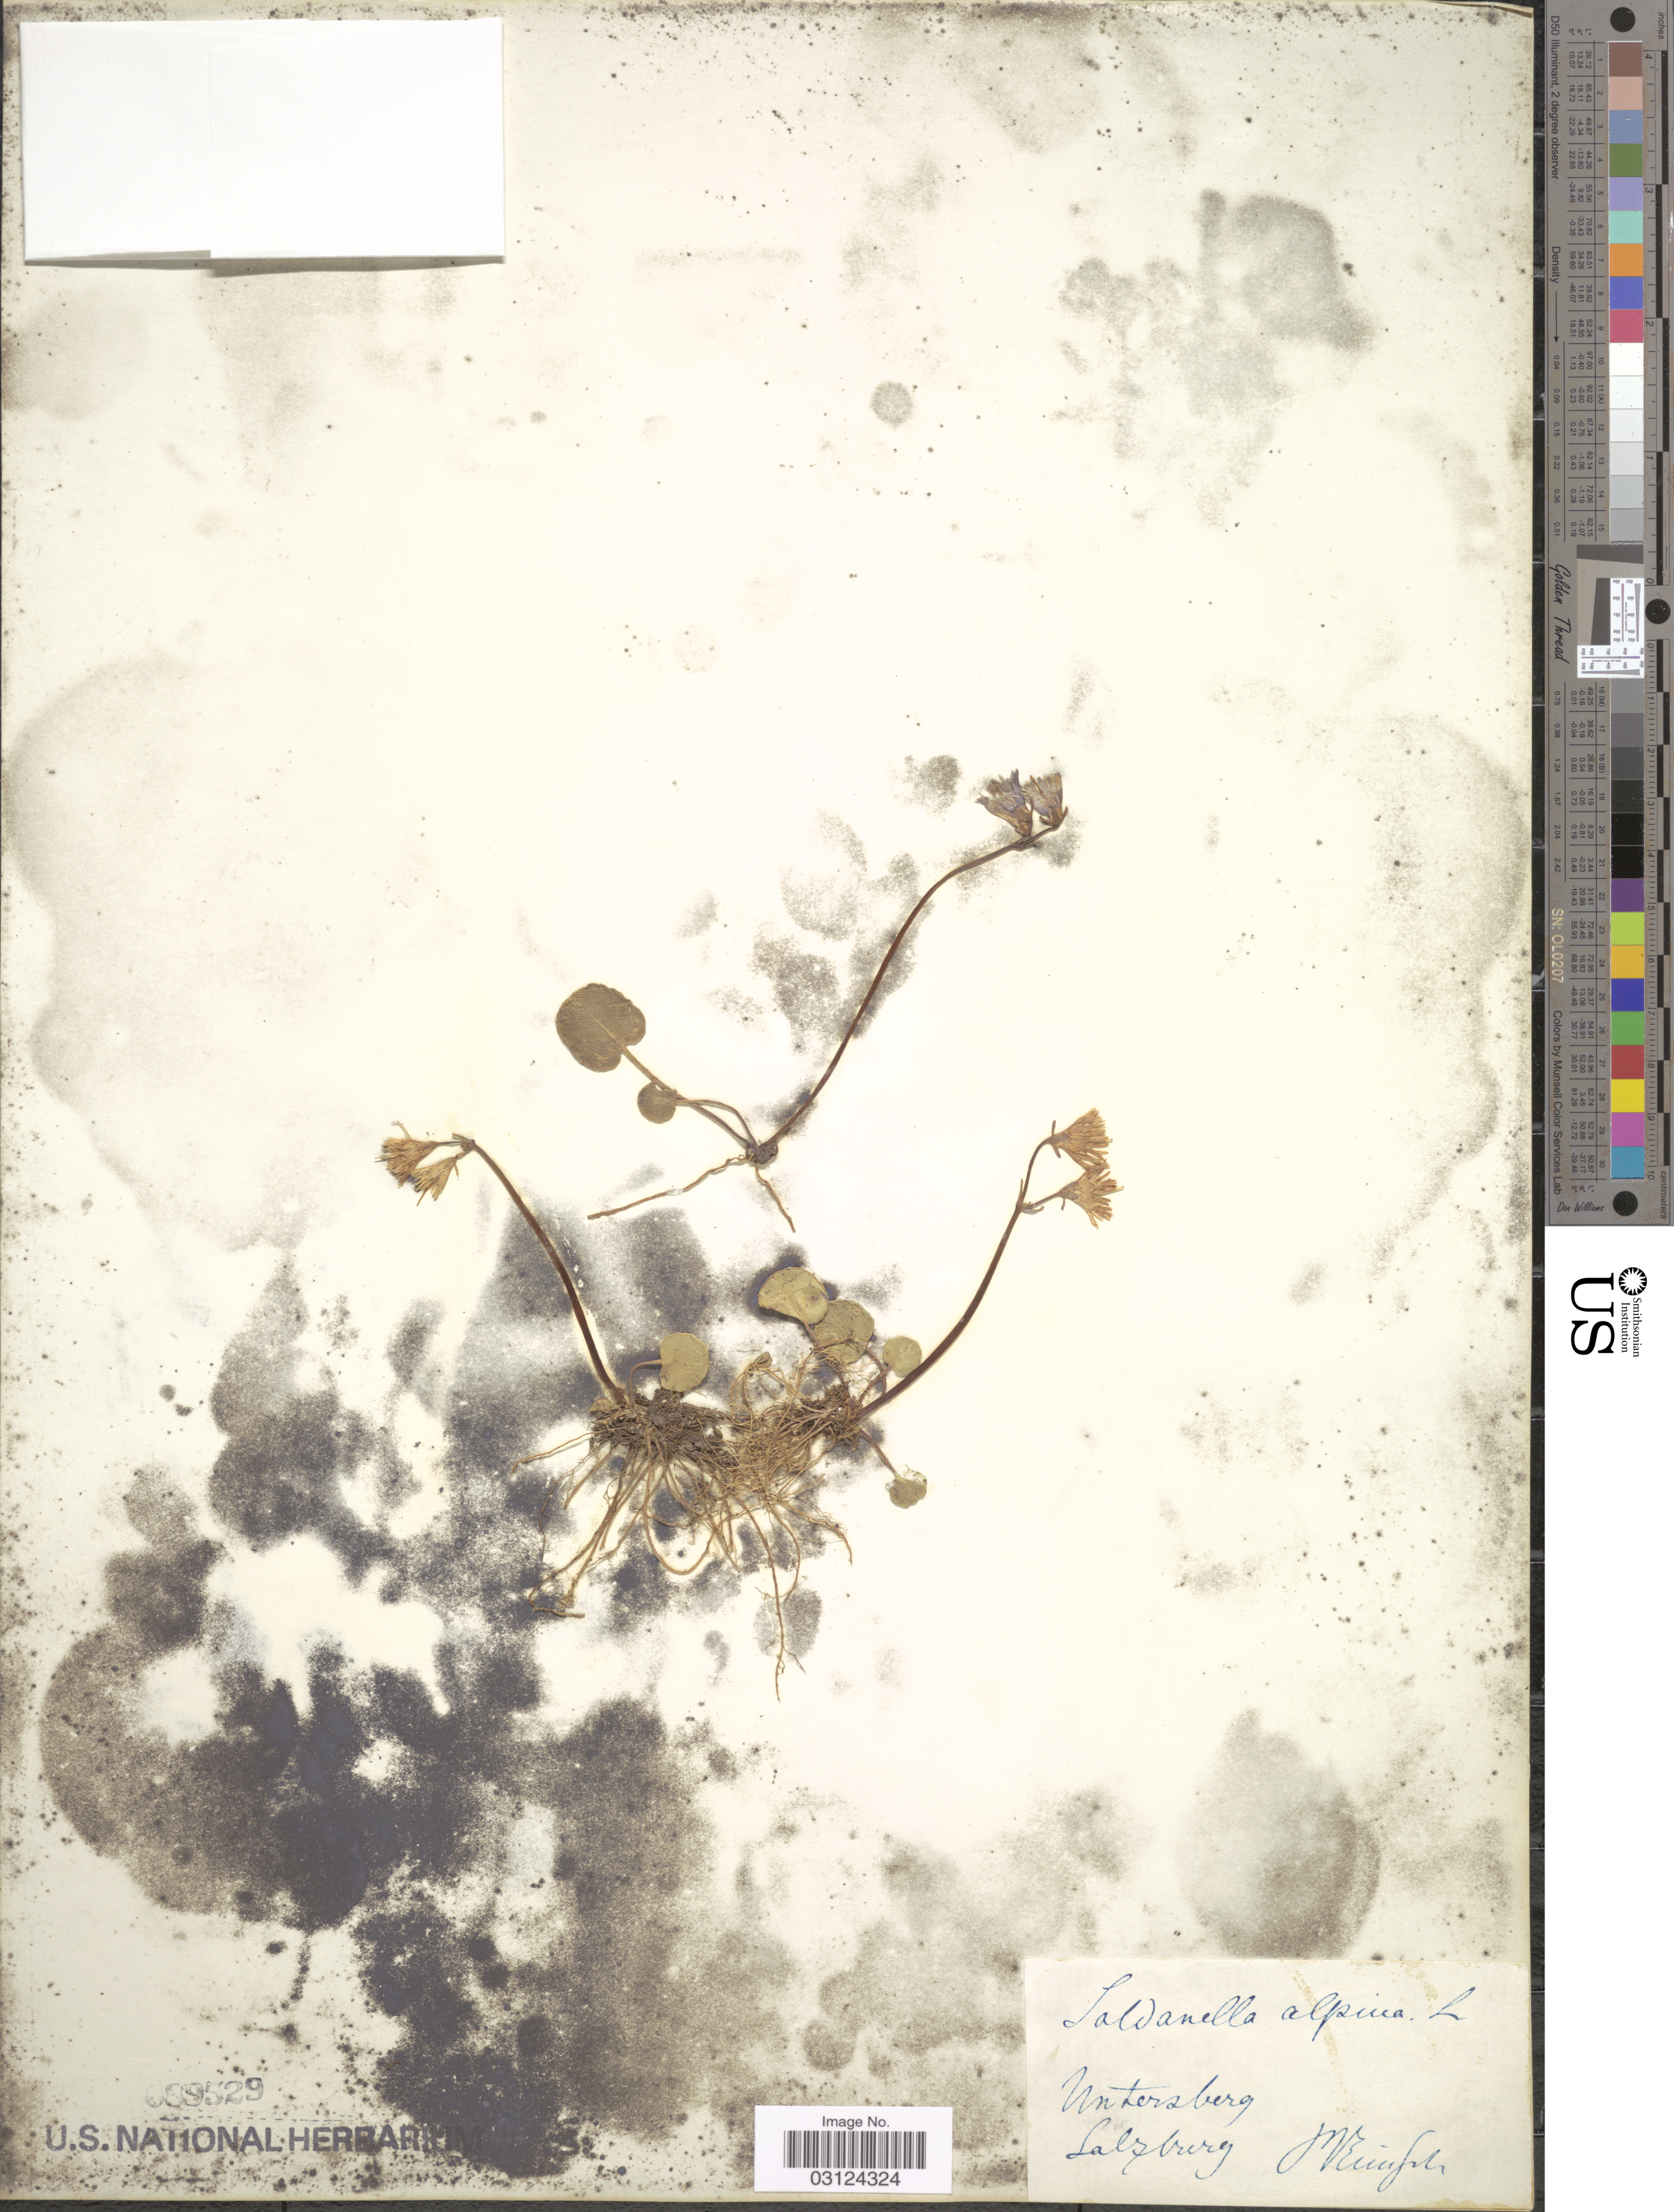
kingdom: Plantae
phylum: Tracheophyta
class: Magnoliopsida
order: Ericales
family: Primulaceae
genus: Soldanella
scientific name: Soldanella alpina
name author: L.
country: Austria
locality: Untersberg, Salzberg.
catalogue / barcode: US 89529